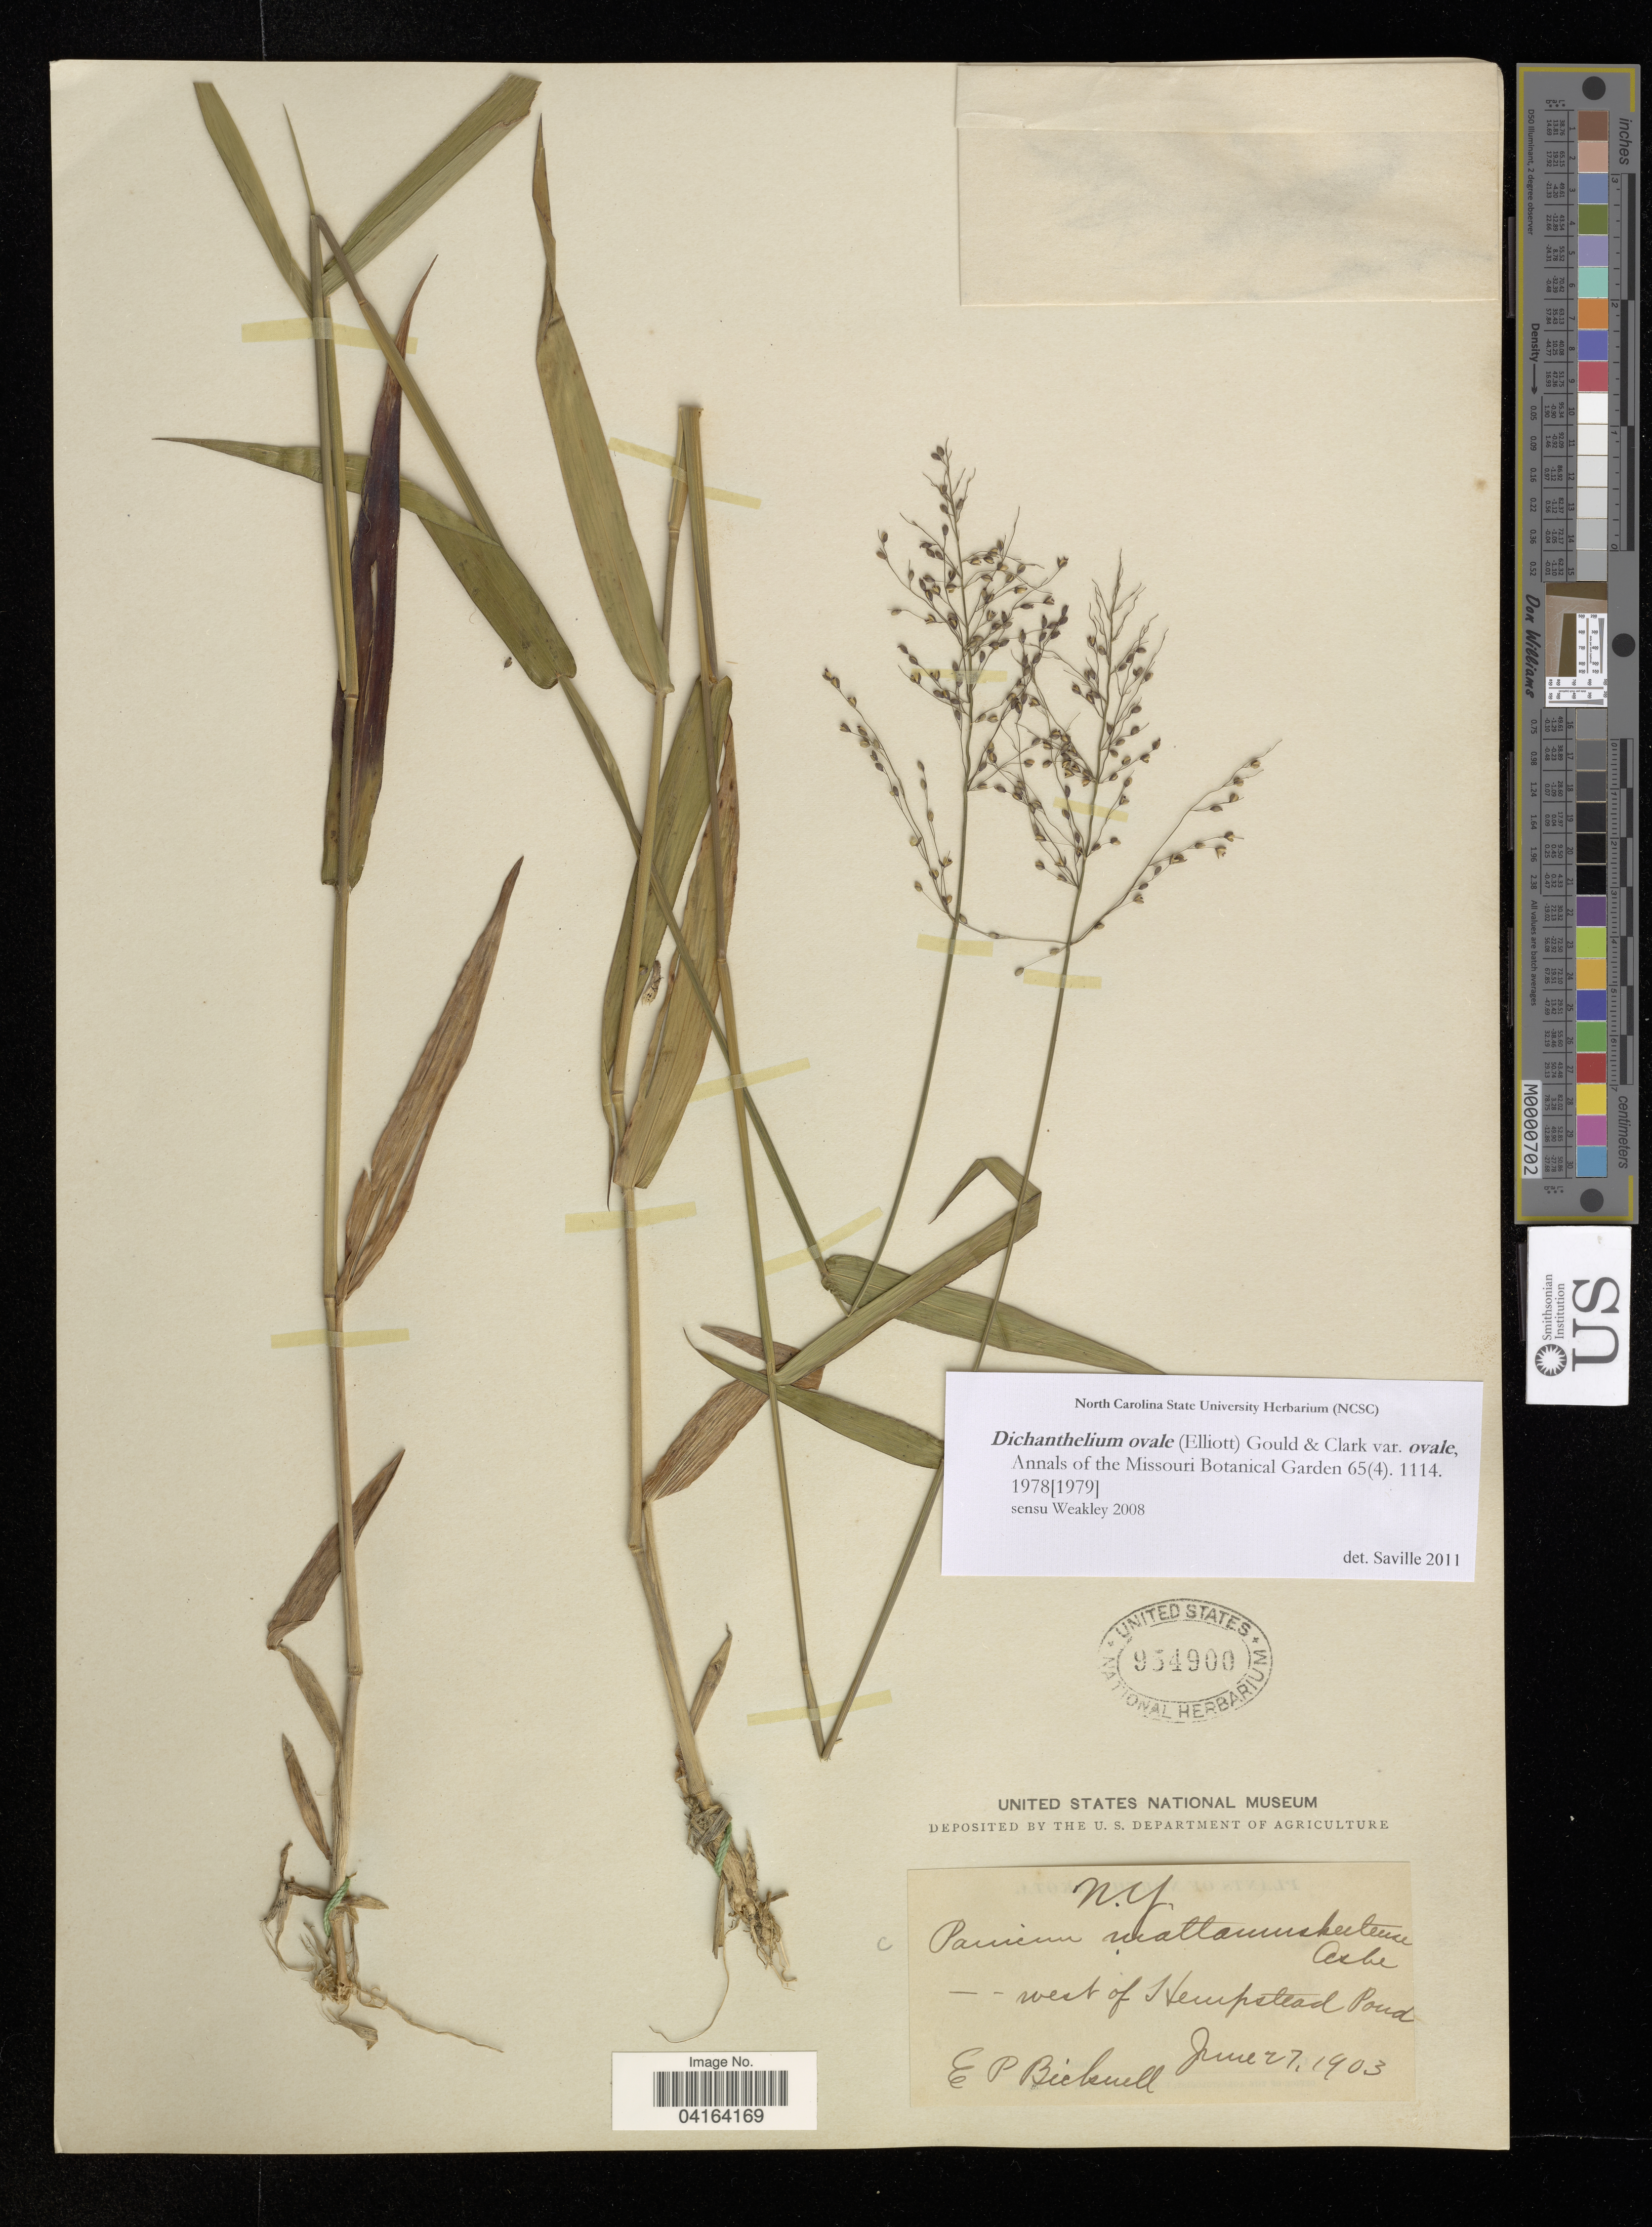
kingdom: Plantae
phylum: Tracheophyta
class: Liliopsida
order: Poales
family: Poaceae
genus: Dichanthelium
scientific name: Dichanthelium ovale var. ovale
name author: (Elliott) Gould & C.A. Clark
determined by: Saville, A. C., (NCSC), North Carolina State University (UNITED STATES)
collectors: E. P. Bicknell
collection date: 1903-06-27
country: United States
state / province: New York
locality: West of Hempstead Pond.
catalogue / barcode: US 954900